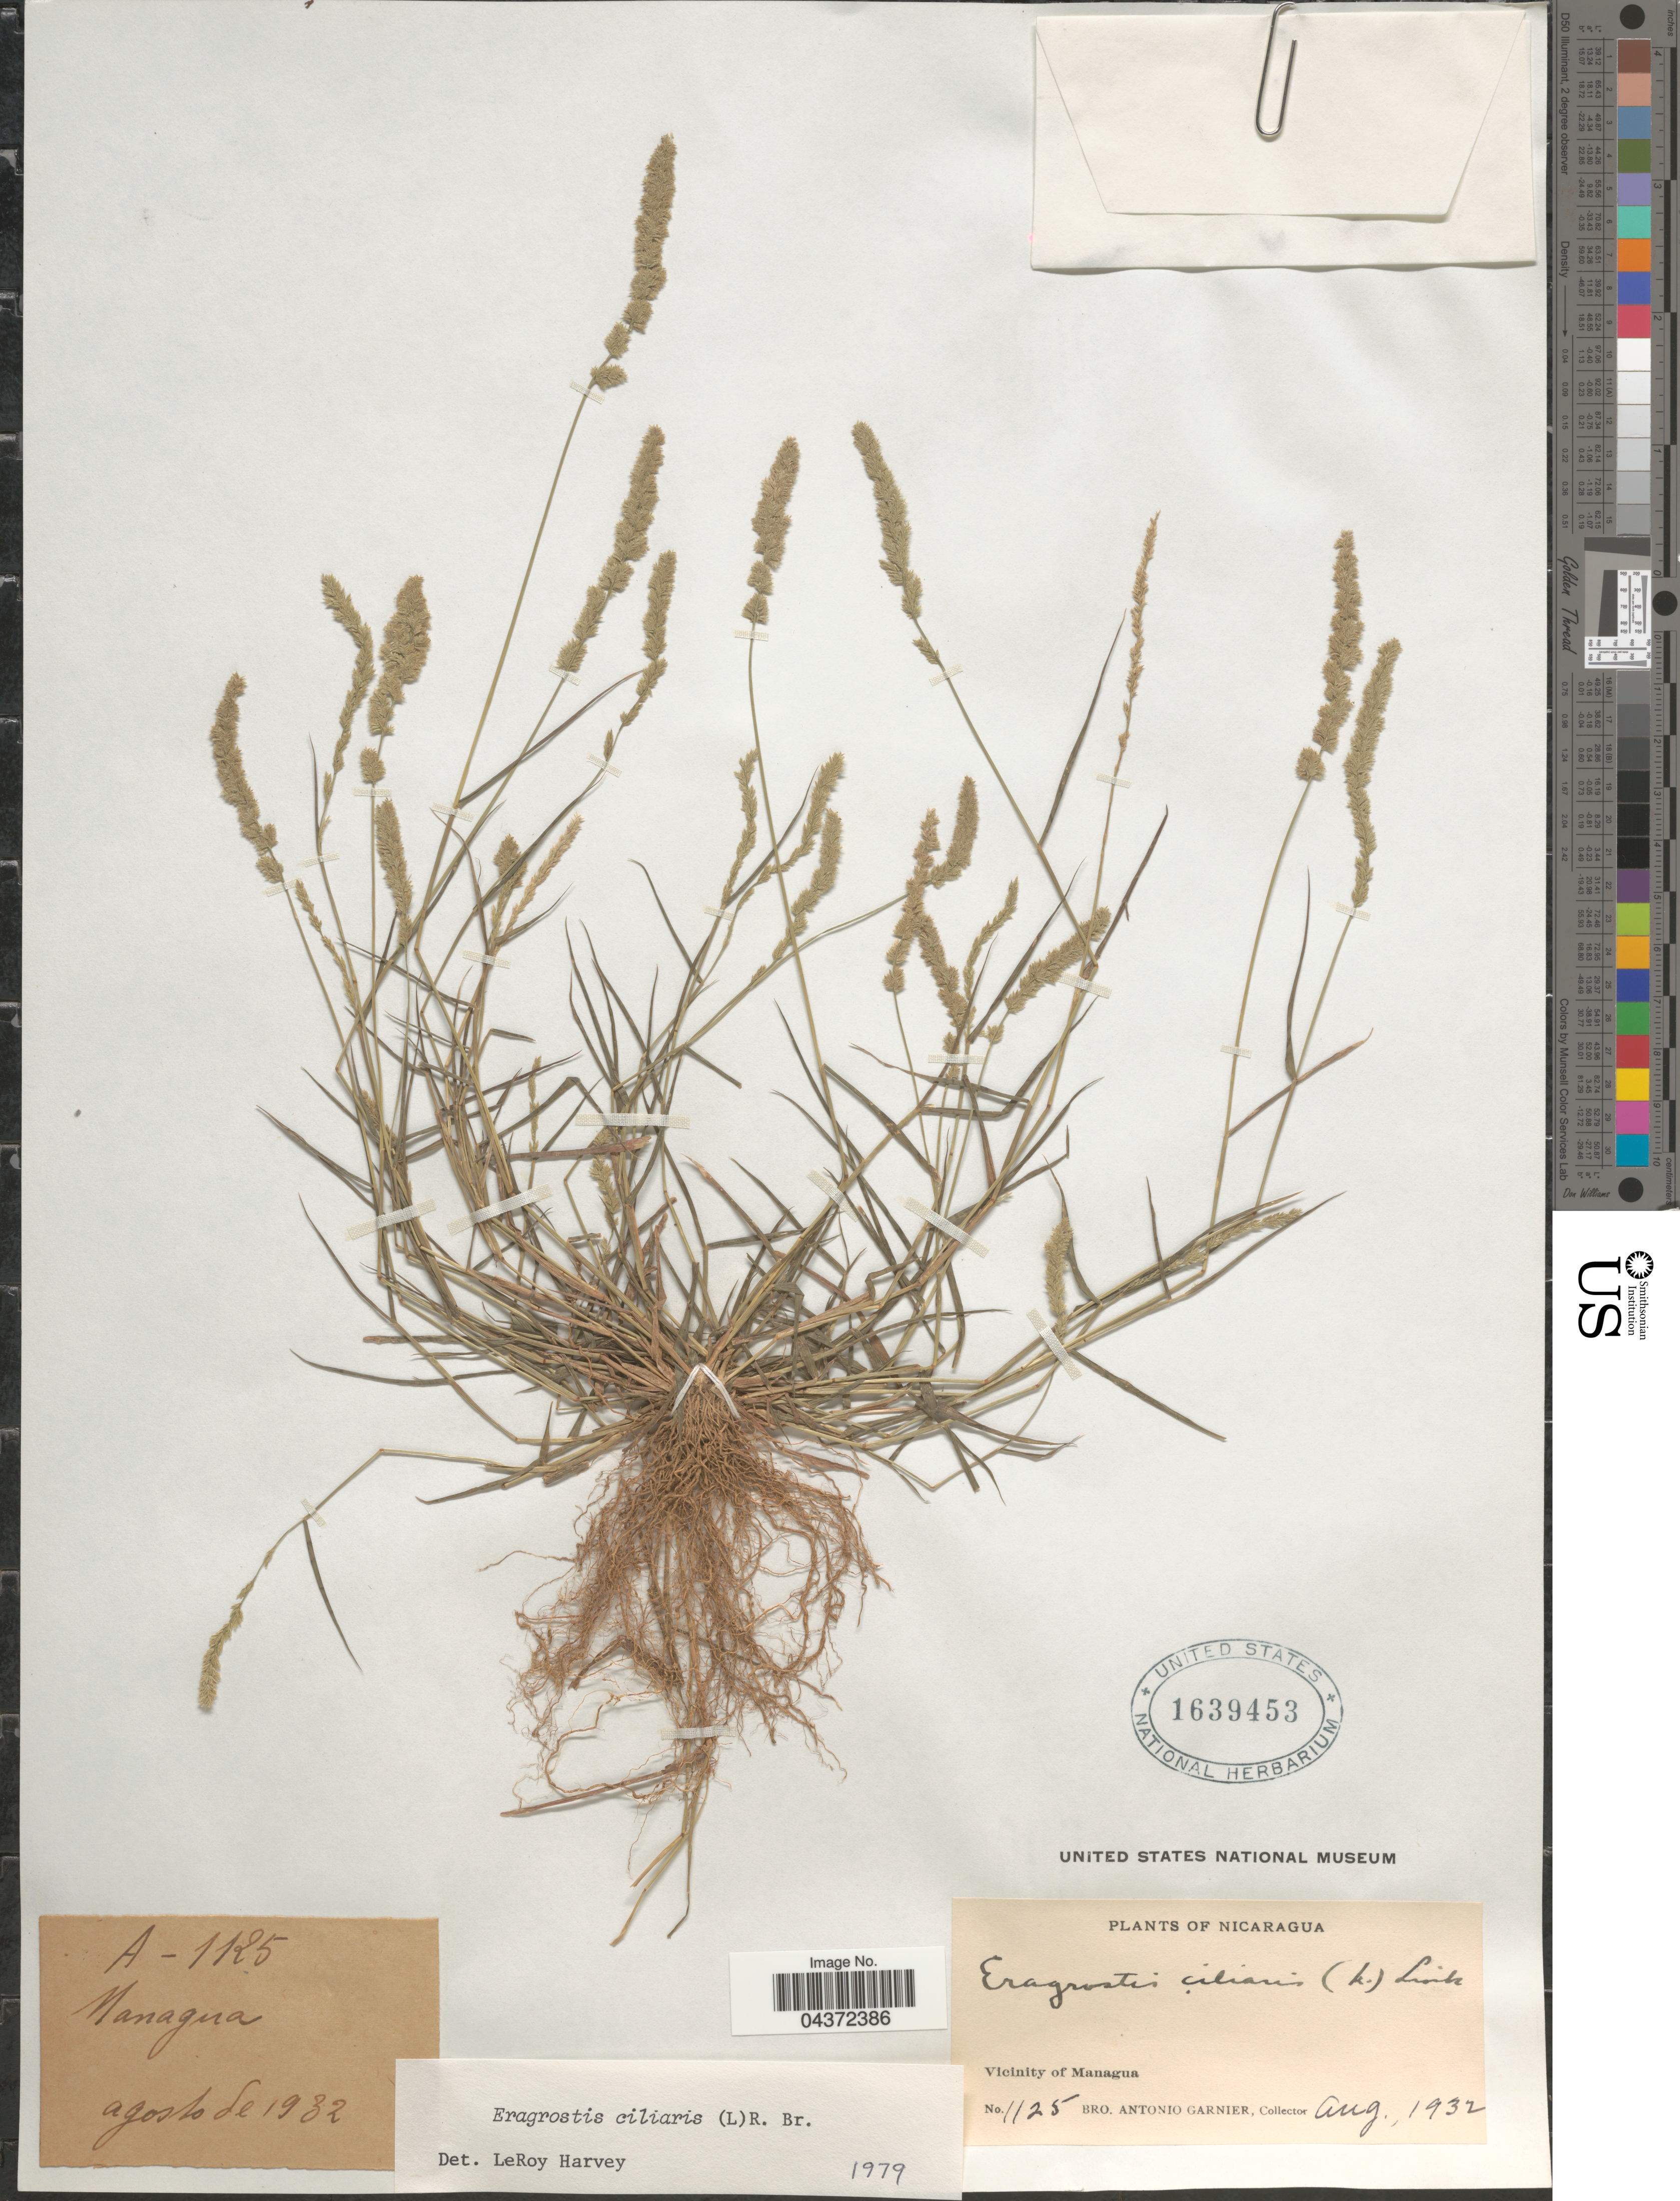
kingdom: Plantae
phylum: Tracheophyta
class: Liliopsida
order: Poales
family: Poaceae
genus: Eragrostis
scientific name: Eragrostis ciliaris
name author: (L.) R. Br.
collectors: Bro. A. Garnier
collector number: A-1125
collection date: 1932-08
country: Nicaragua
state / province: Managua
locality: Vicinity of Managua.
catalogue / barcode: US 1639453